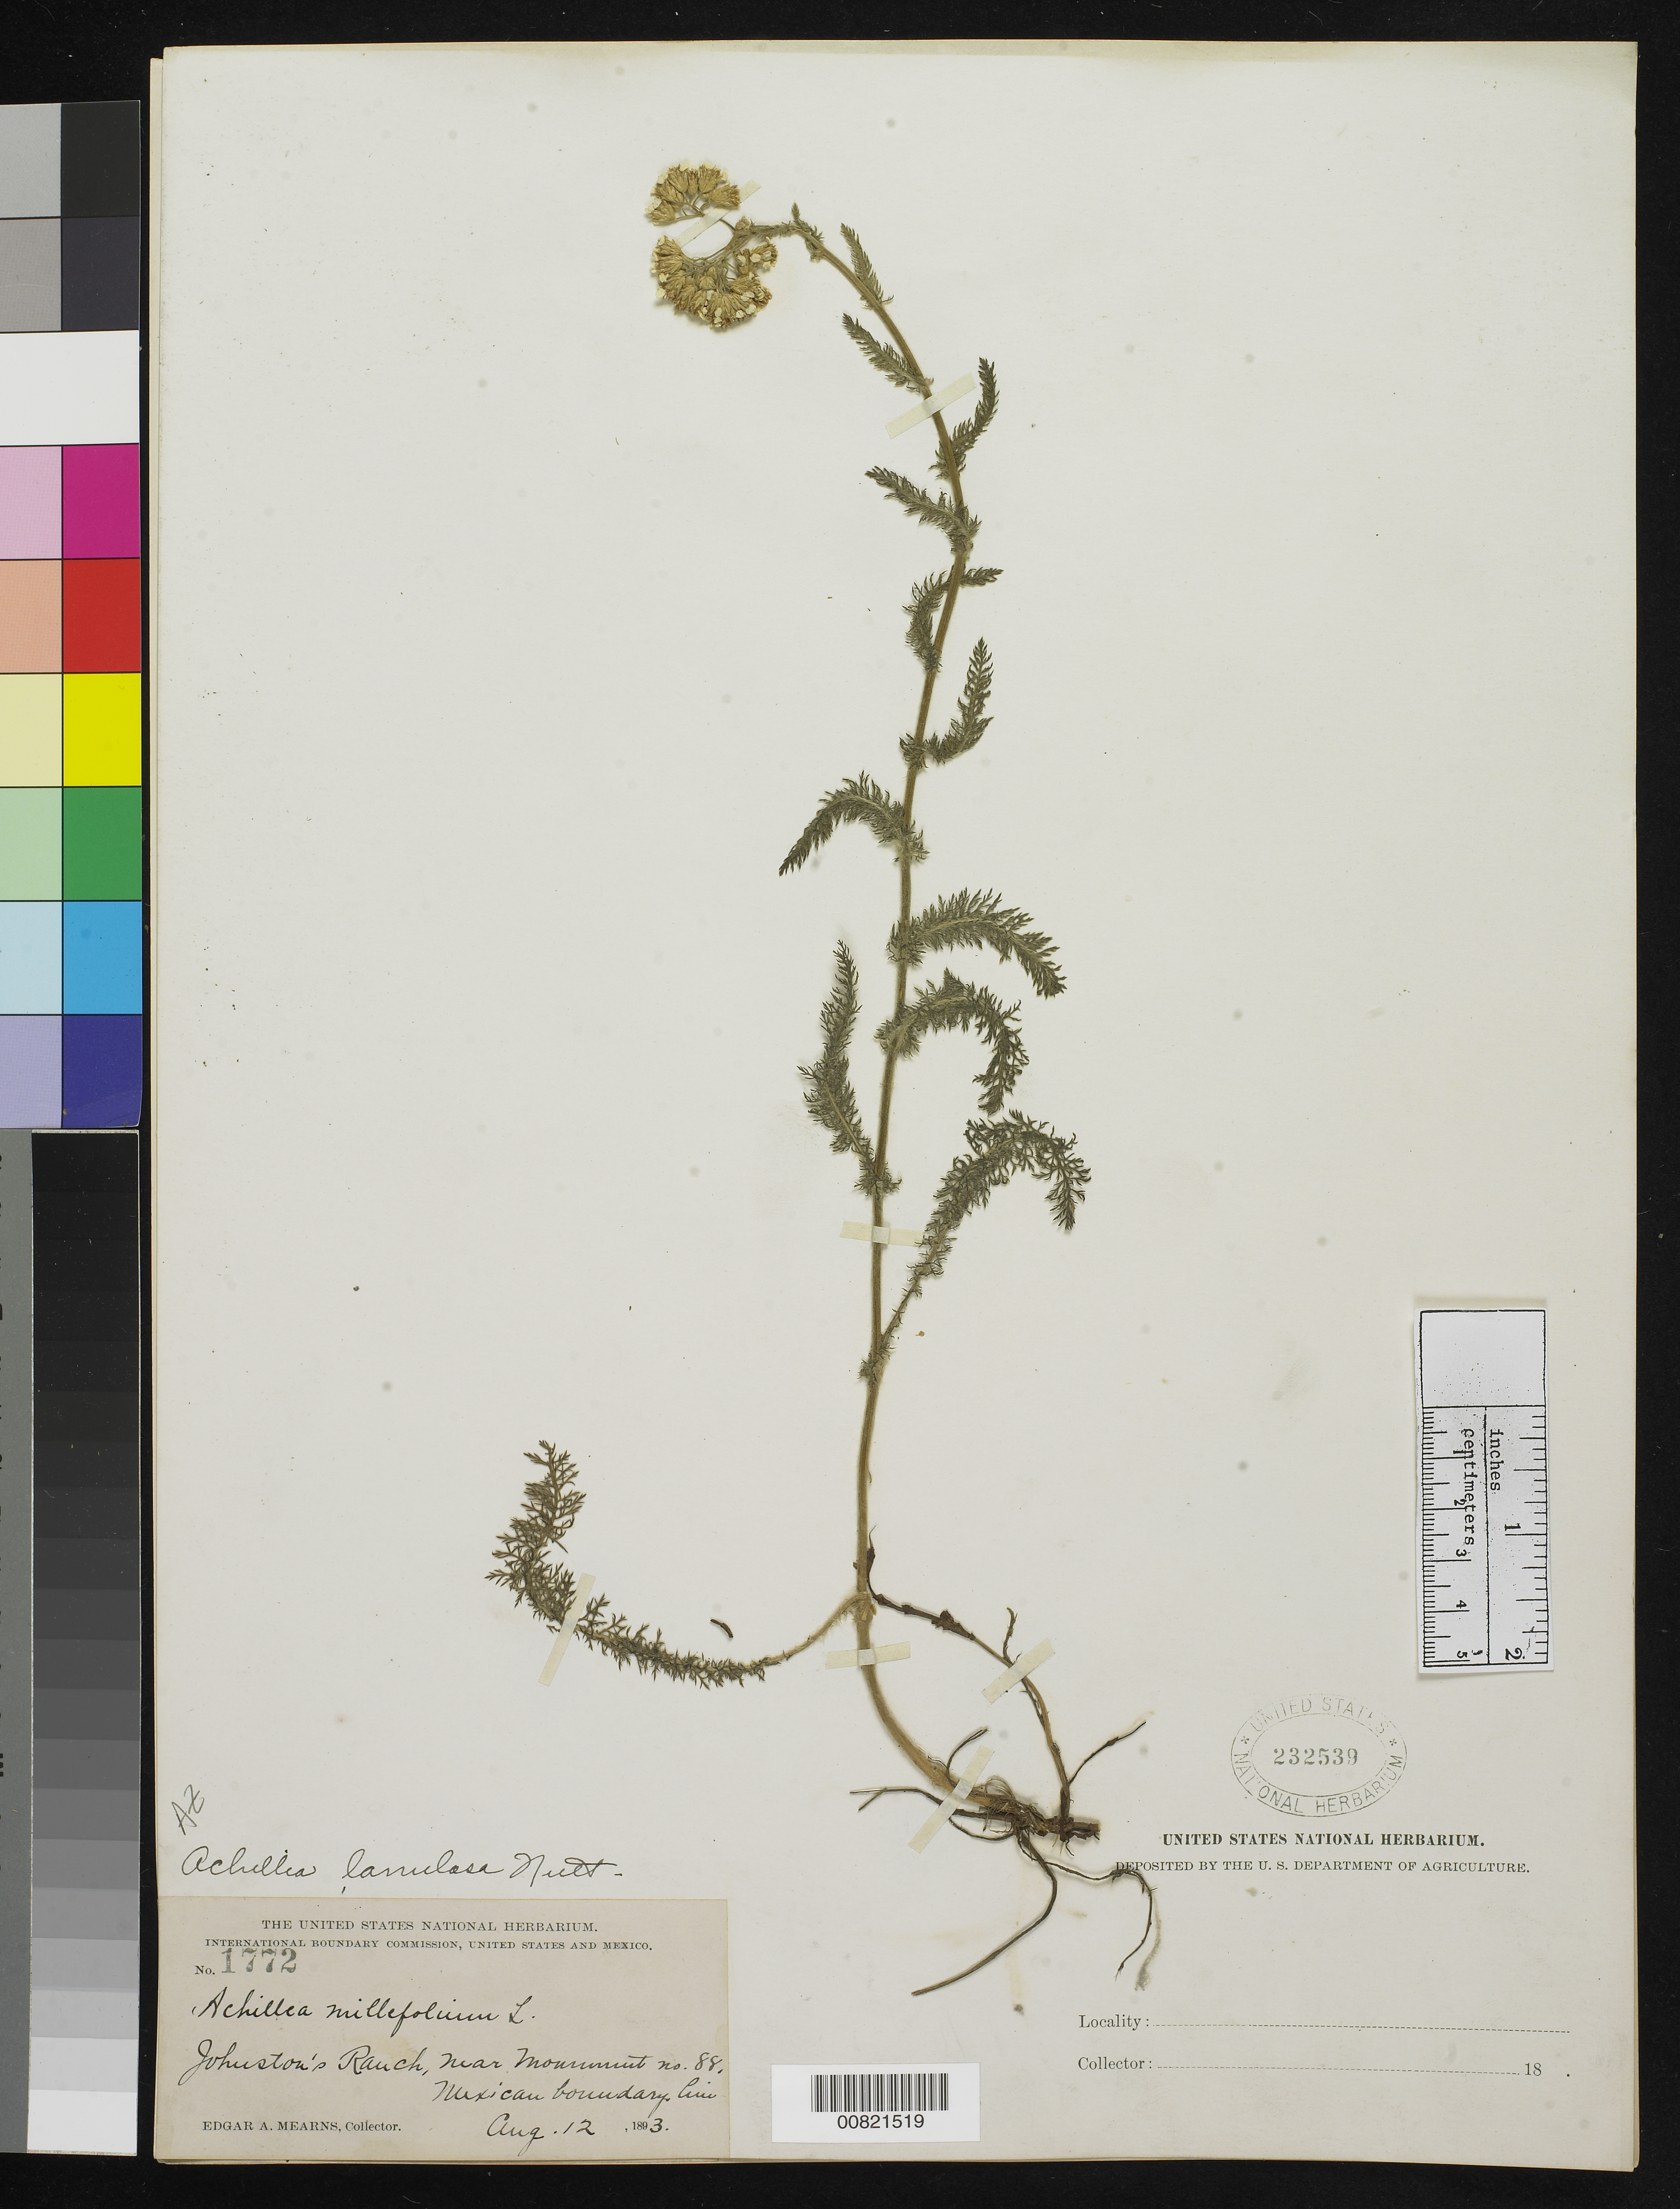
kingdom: Plantae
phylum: Tracheophyta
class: Magnoliopsida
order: Asterales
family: Asteraceae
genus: Achillea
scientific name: Achillea lanulosa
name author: Nutt.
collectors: E. A. Mearns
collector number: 1772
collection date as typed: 12 Aug 1893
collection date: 1893-08-12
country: United States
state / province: Arizona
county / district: Cochise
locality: Johnston's Ranch, near monument no. 88, Mexican Boundary Line.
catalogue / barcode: US 232539